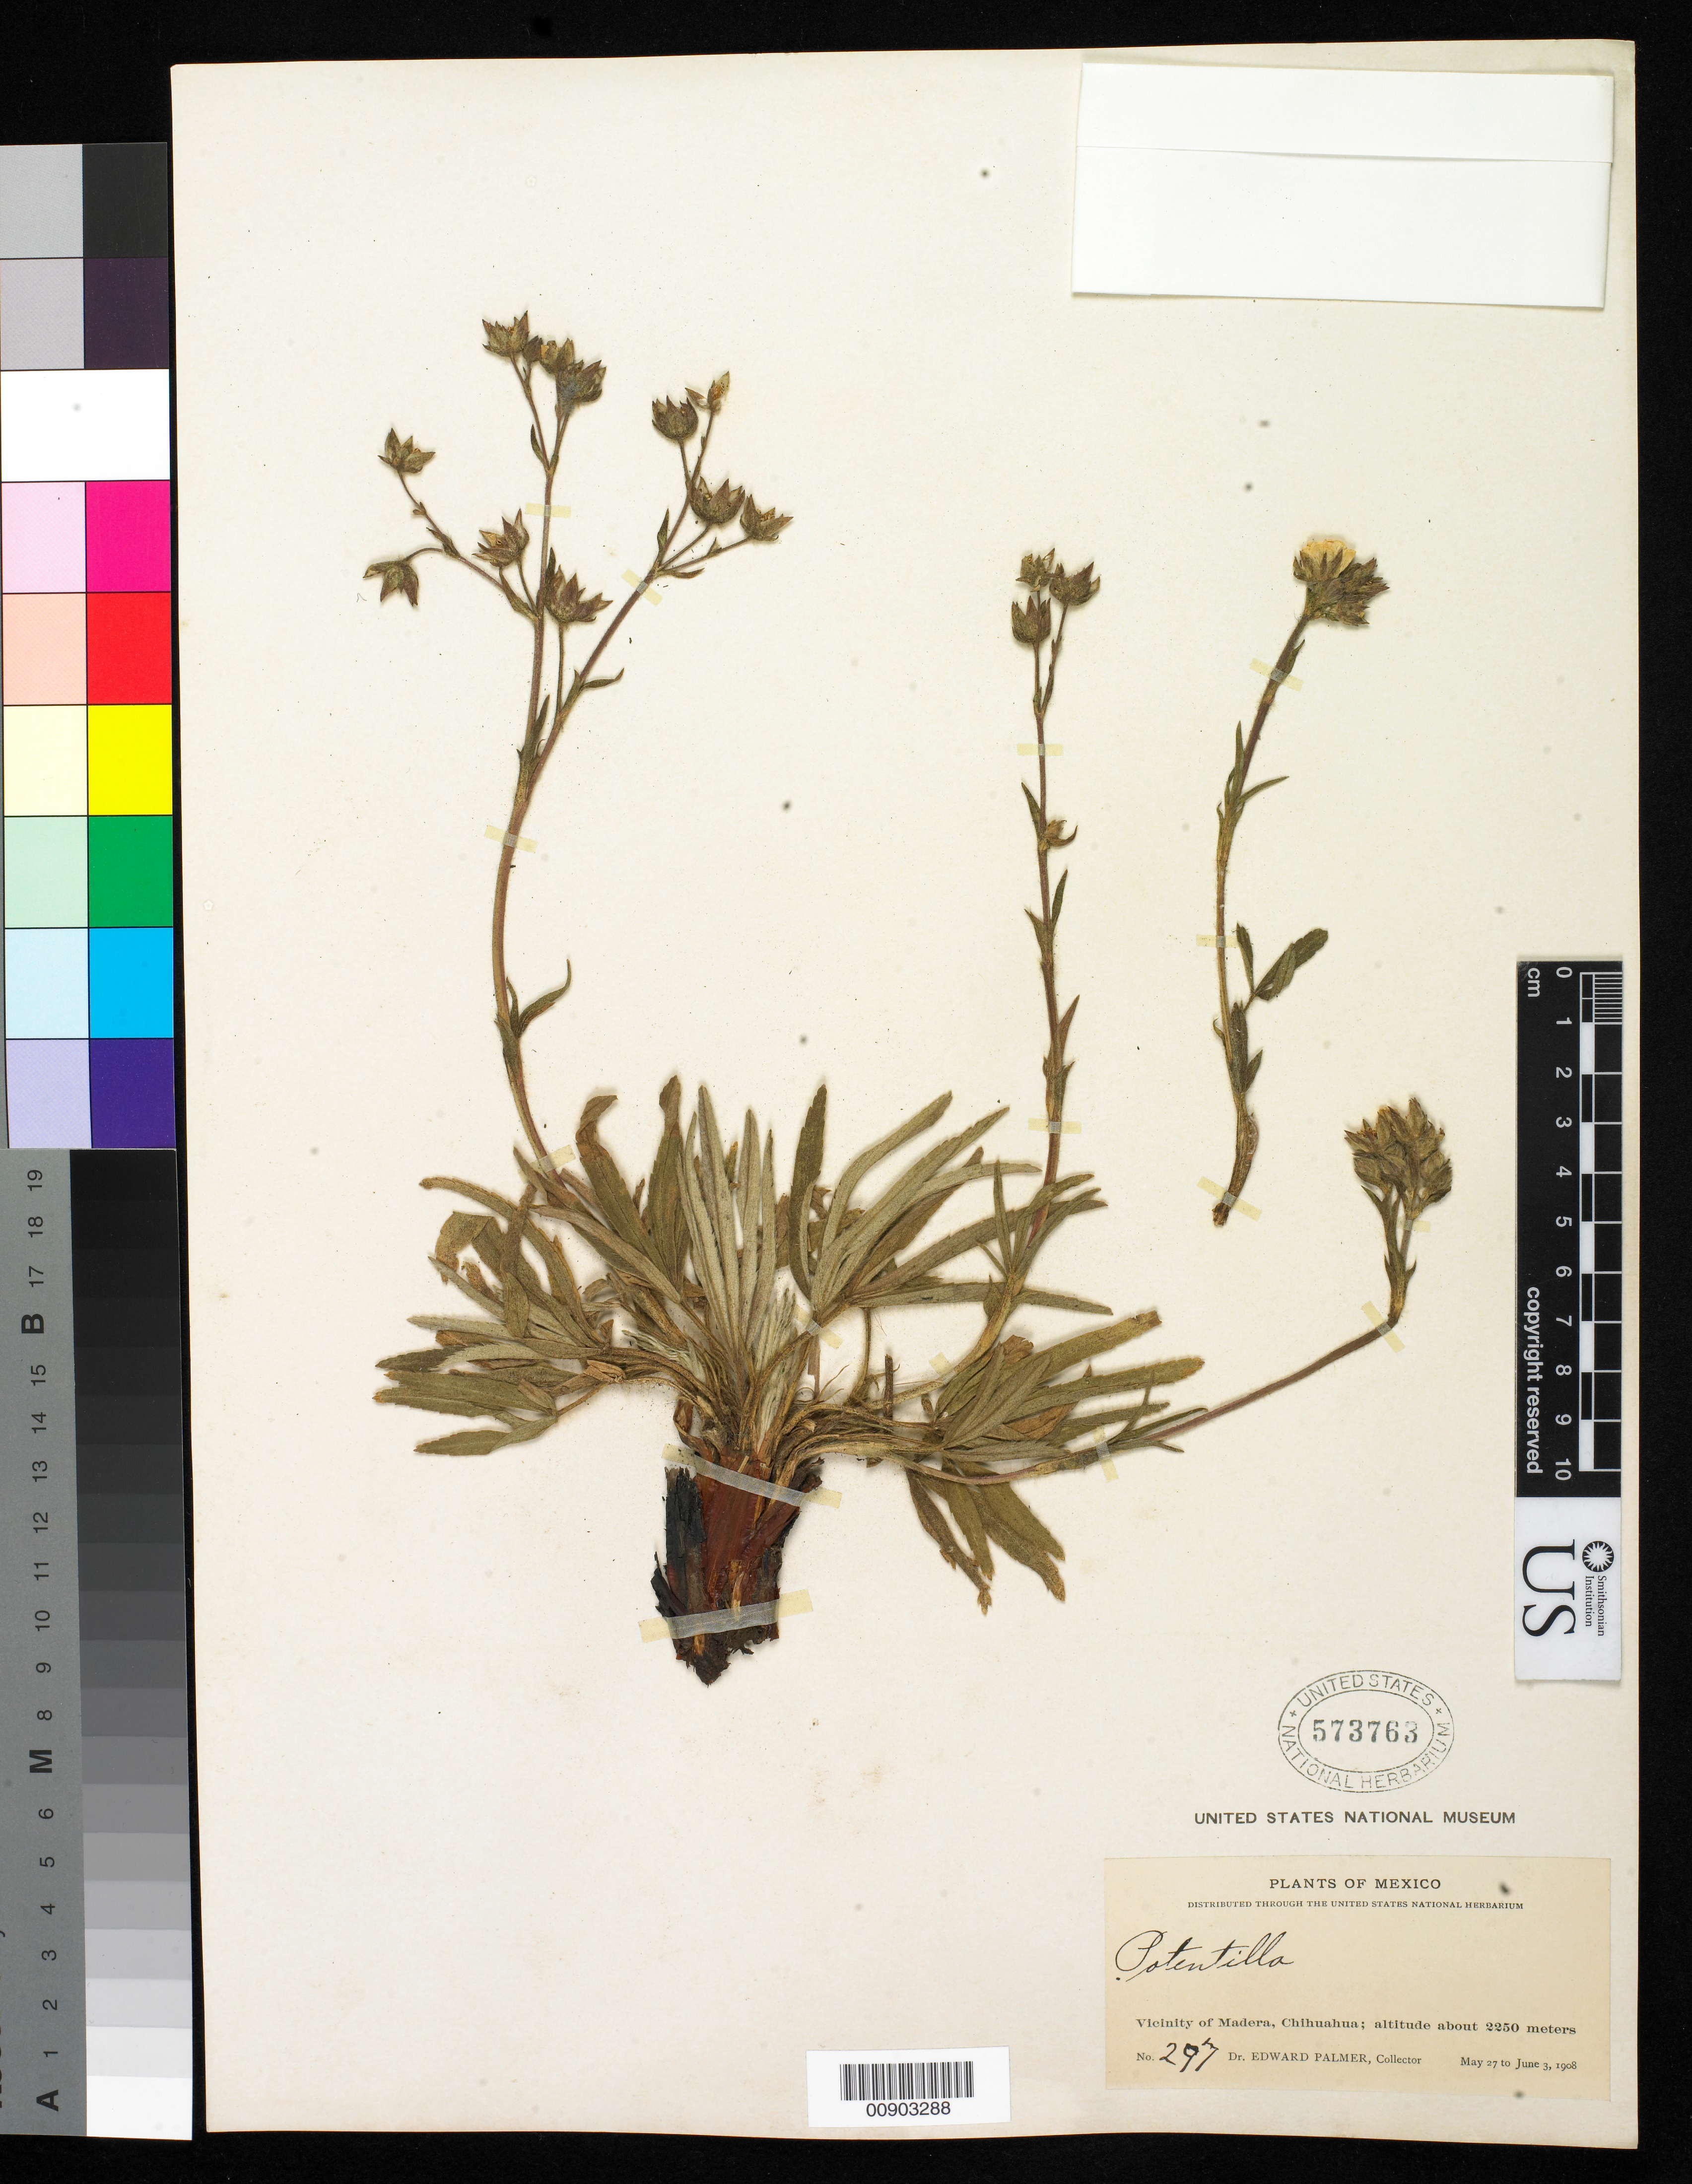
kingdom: Plantae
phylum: Tracheophyta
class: Magnoliopsida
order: Rosales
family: Rosaceae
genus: Potentilla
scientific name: Potentilla sp.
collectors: E. Palmer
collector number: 297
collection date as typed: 27 May 1908 to 03 Jun 1908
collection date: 1908-05-27/1908-06-03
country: Mexico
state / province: Chihuahua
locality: Vicinity of Madera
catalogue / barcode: US 573763